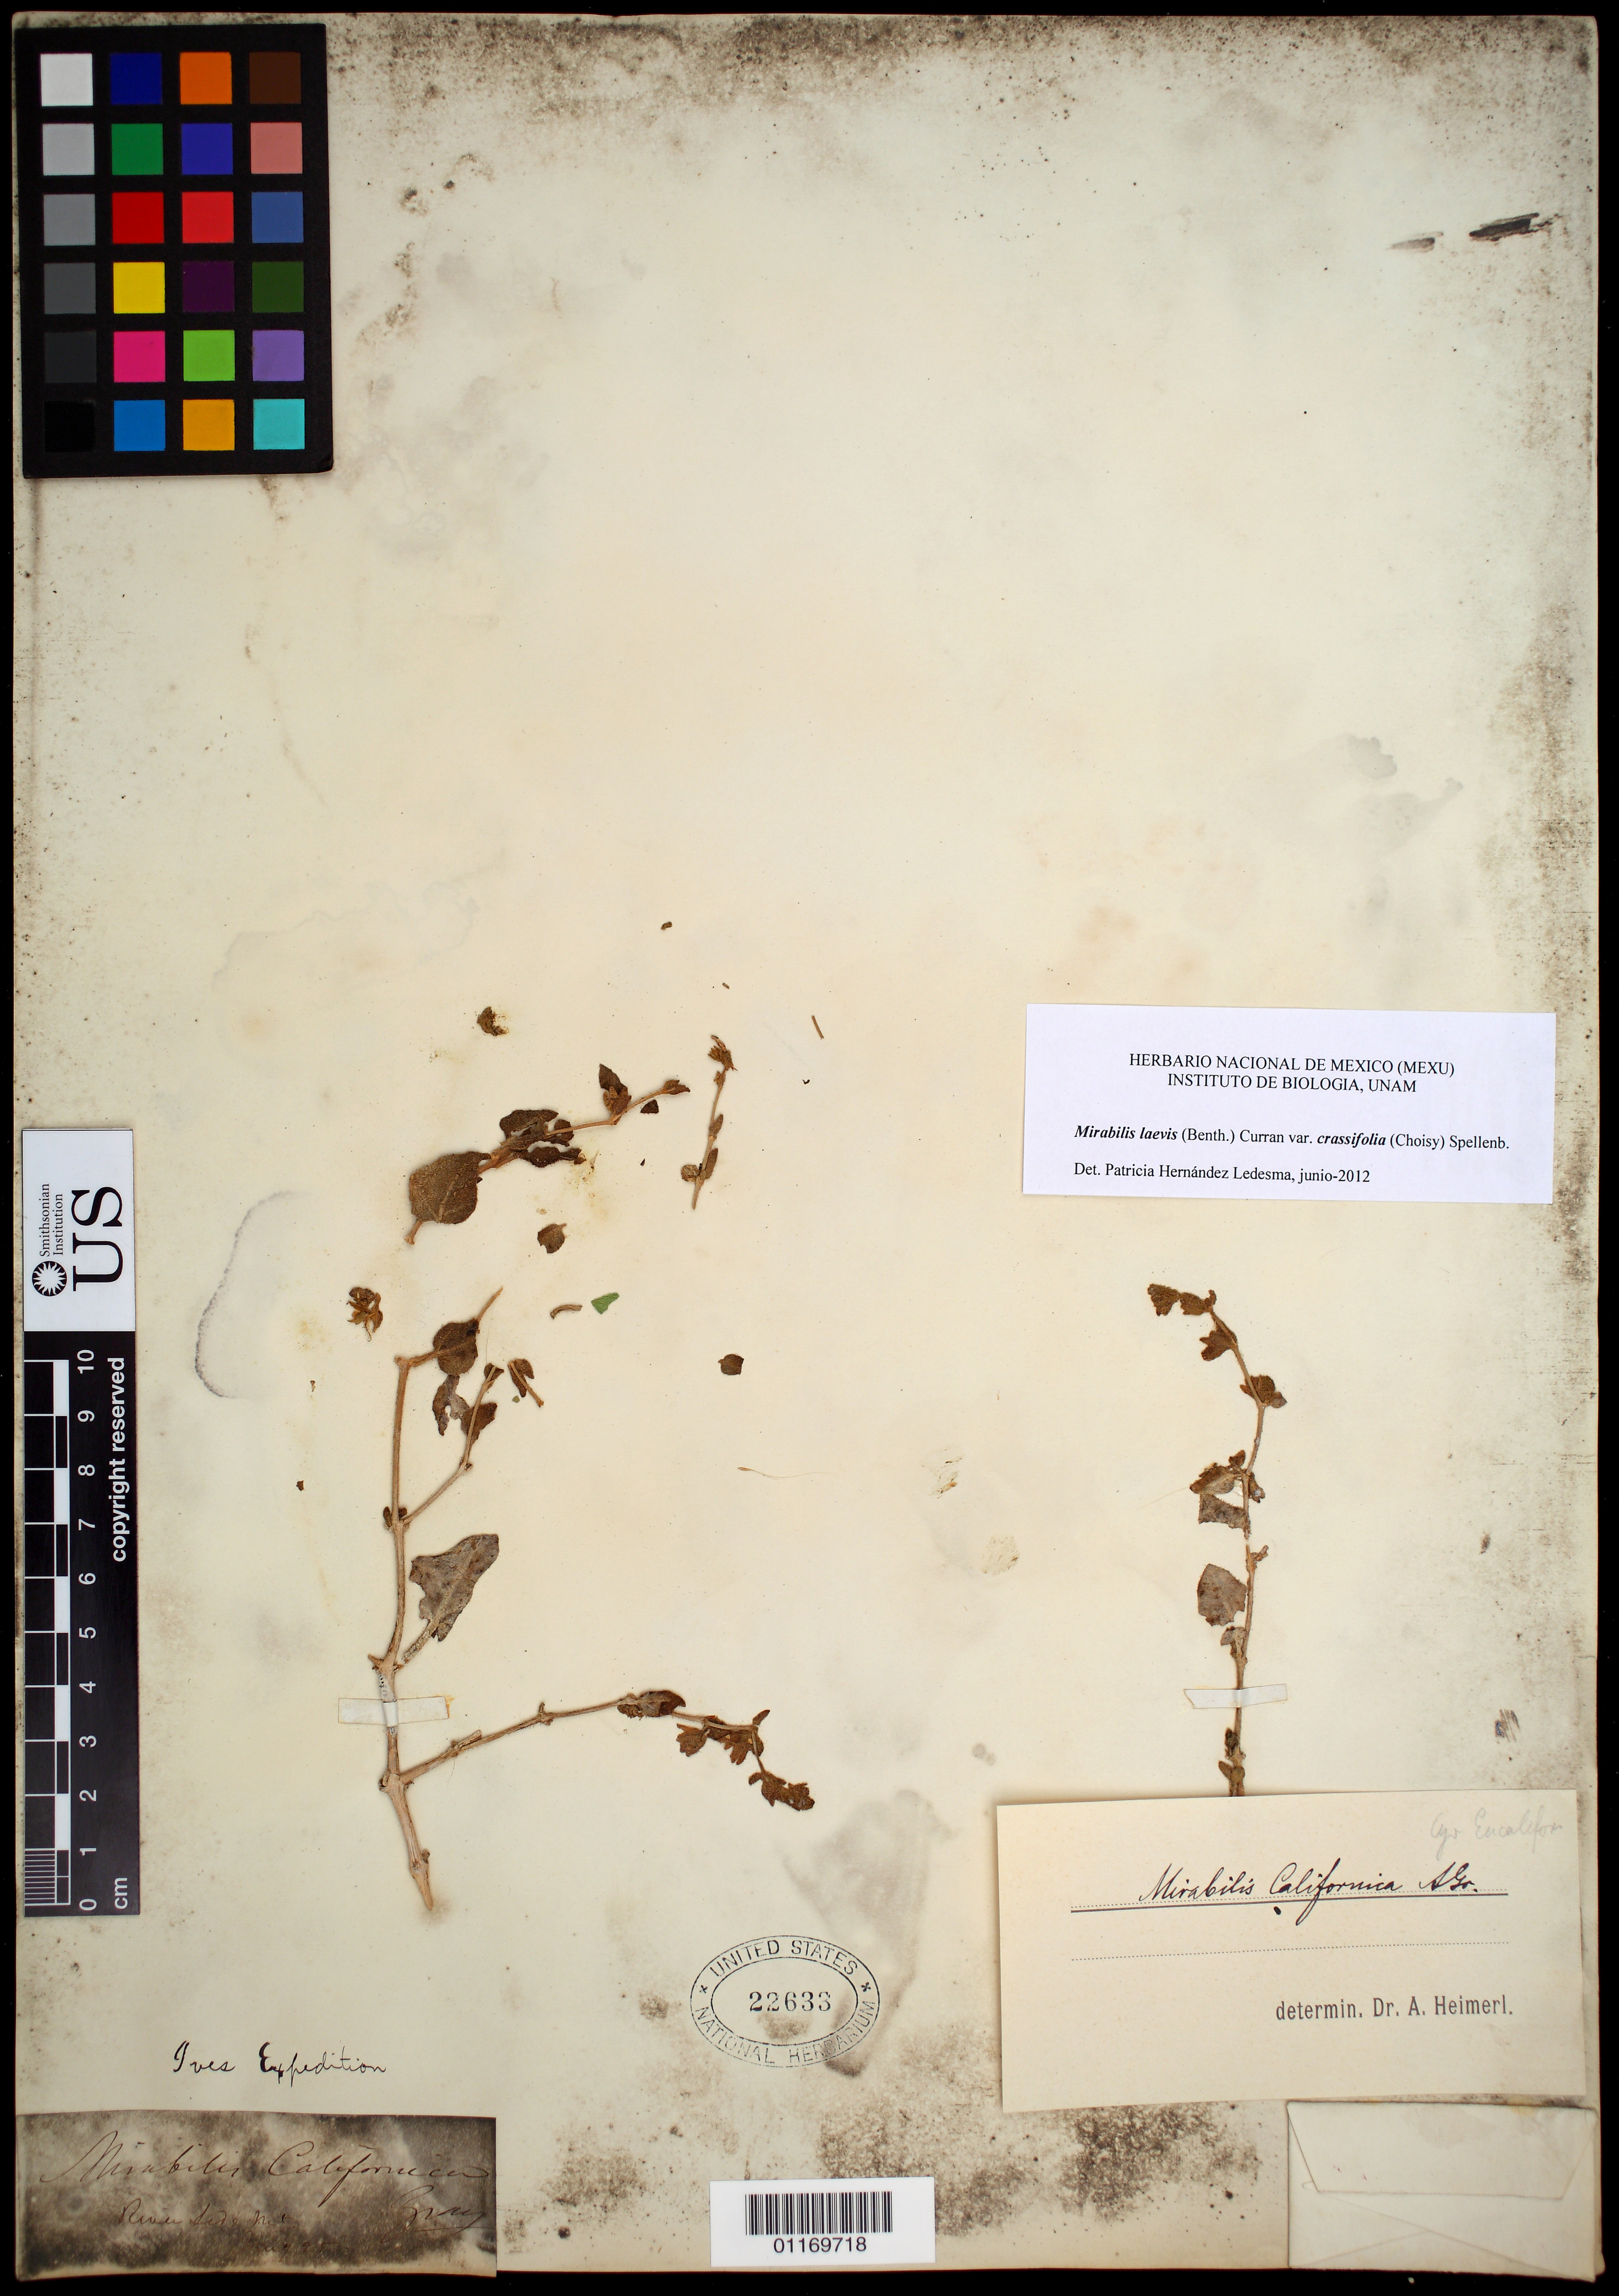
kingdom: Plantae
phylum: Tracheophyta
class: Magnoliopsida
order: Caryophyllales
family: Nyctaginaceae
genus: Mirabilis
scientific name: Mirabilis laevis var. crassifolia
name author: (Choisy) Spellenb.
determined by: Hernández-Ledesma, Patricia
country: Canada / United States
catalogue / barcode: US 22633